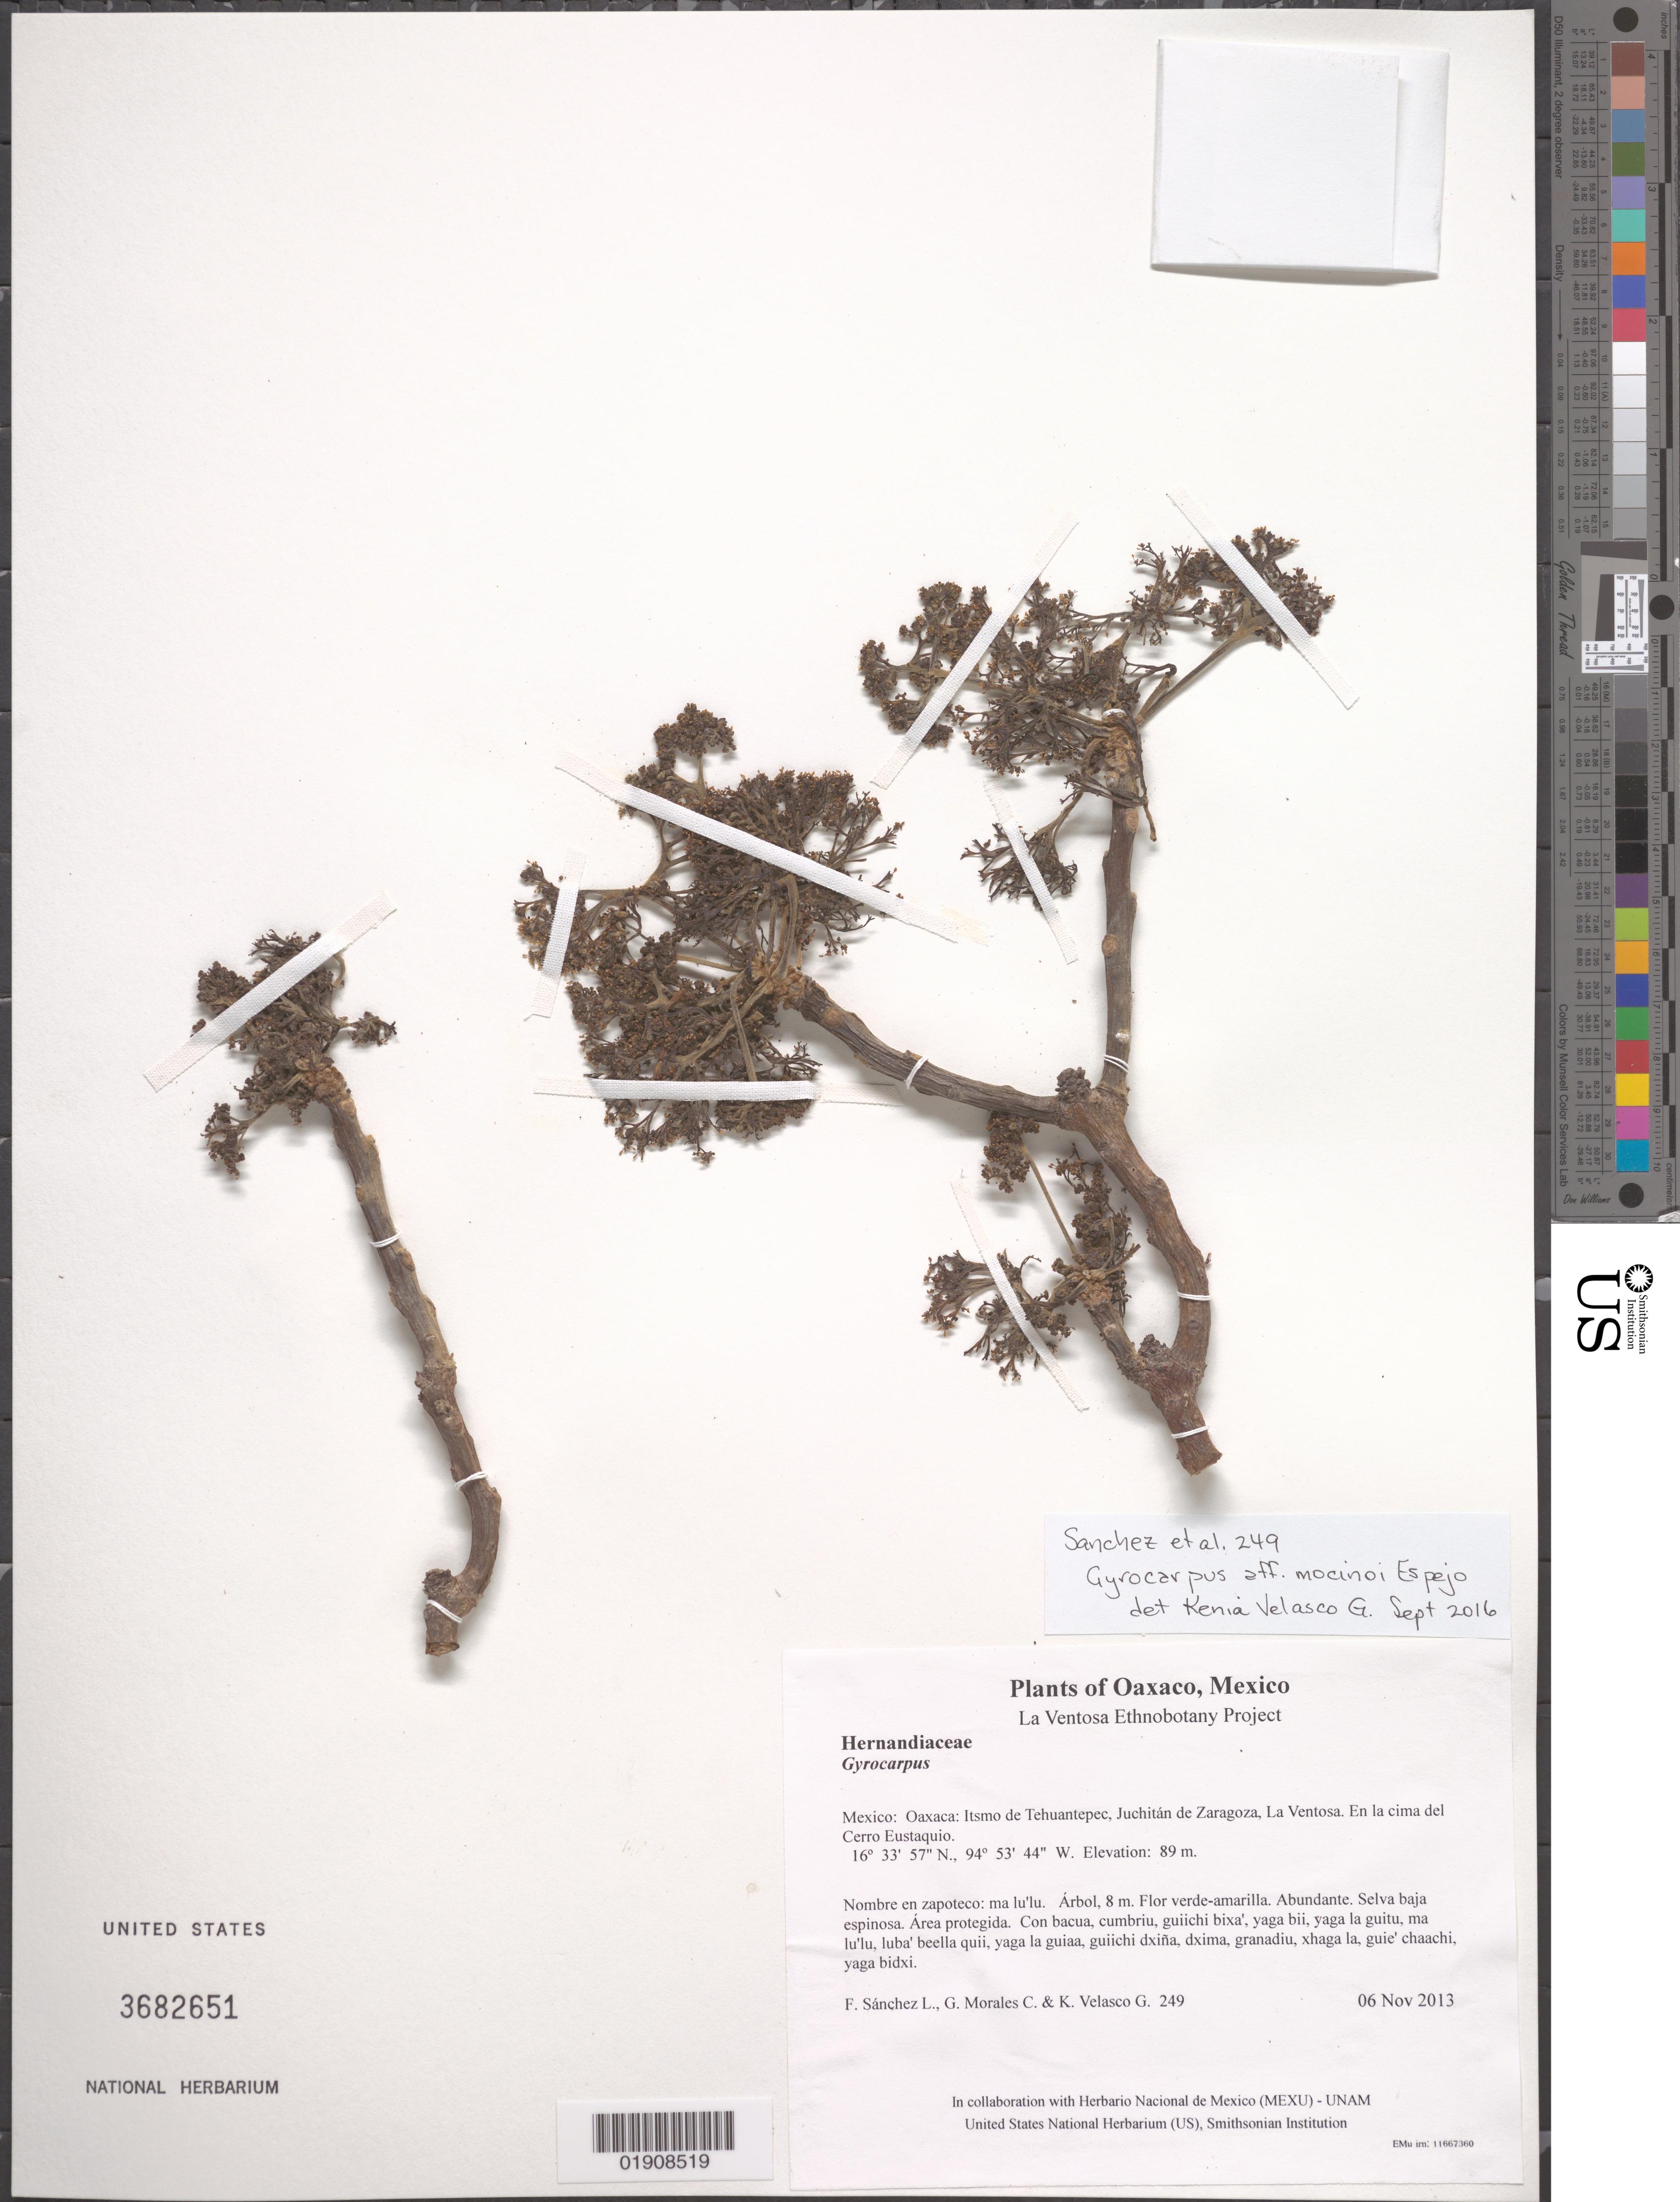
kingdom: Plantae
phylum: Tracheophyta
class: Magnoliopsida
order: Laurales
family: Hernandiaceae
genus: Gyrocarpus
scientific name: Gyrocarpus mocinoi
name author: Espejo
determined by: Velasco G., Kenia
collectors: F. Sánchez L., G. Morales C. & K. Velasco G.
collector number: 249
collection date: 2013-11-06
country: Mexico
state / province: Oaxaca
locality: Itsmo de Tehuantepec, Juchitán de Zaragoza, La Ventosa. En la cima del Cerro Eustaquio.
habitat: Selva baja espinosa. Área protegida.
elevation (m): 89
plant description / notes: JEBOT, MEXU, SERO; Yaga. 8 m. Guie' naga'-naguchi. Stale.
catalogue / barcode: US 3682651